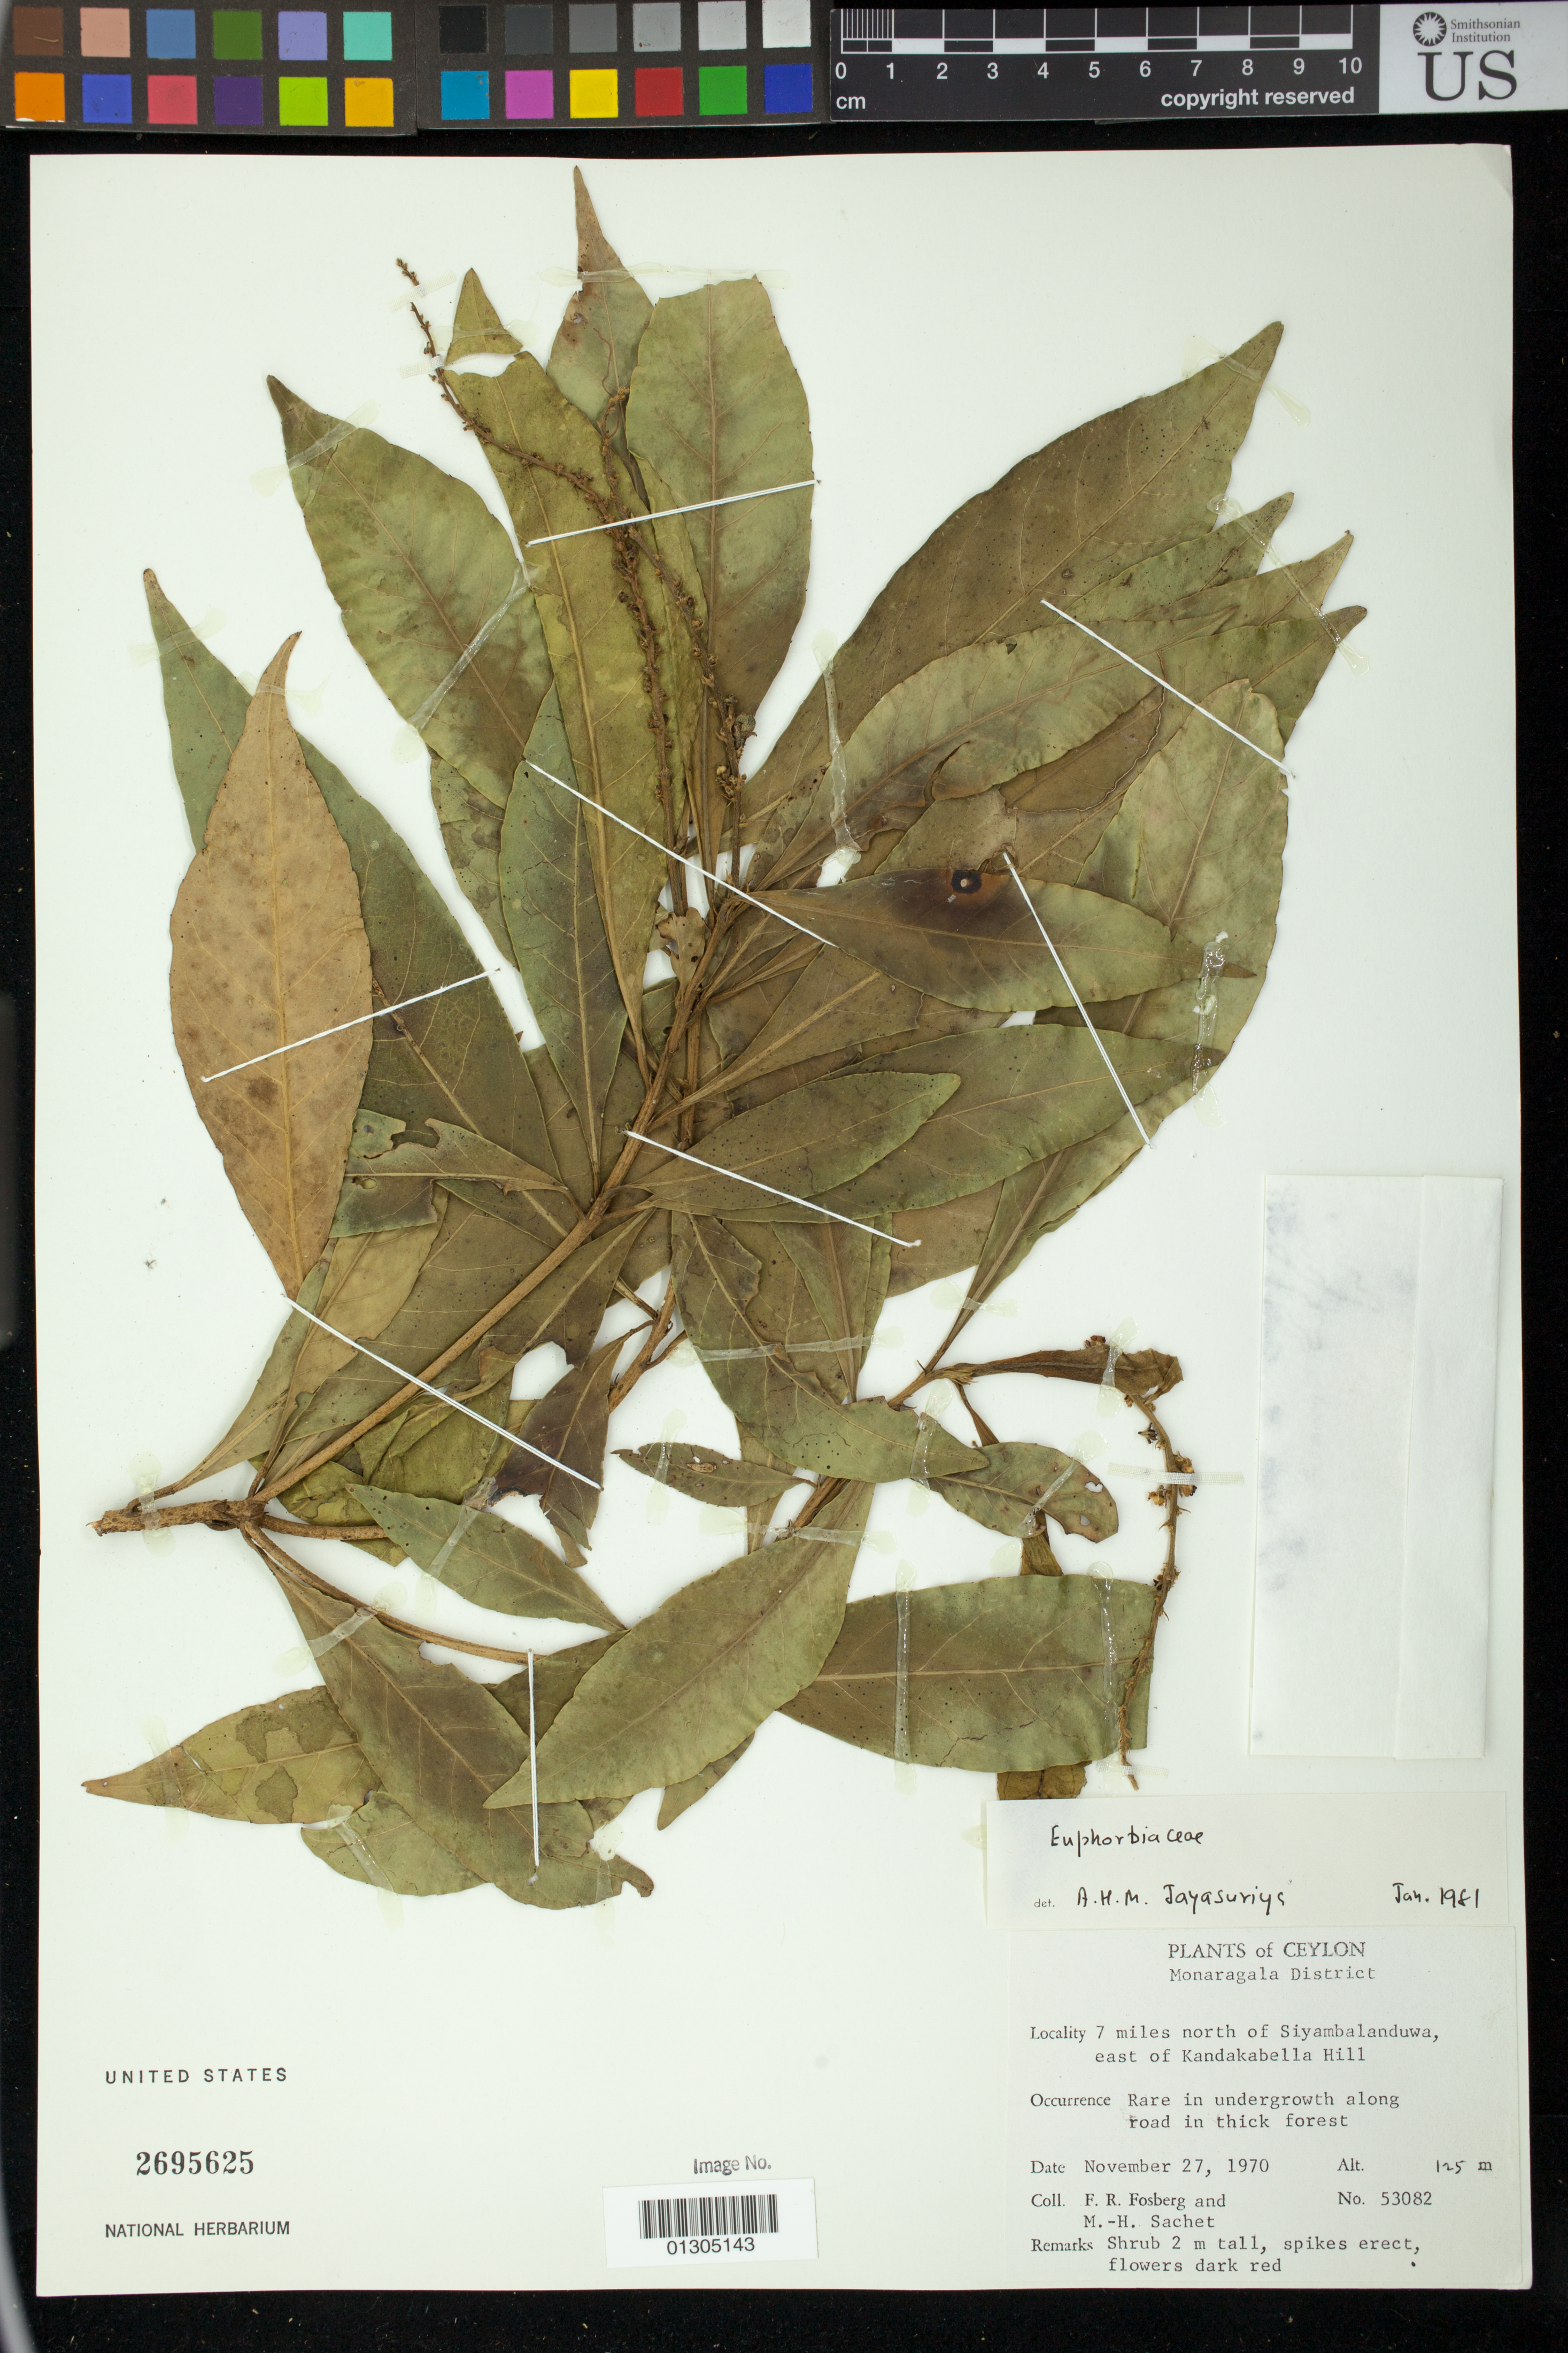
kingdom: Plantae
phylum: Tracheophyta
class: Magnoliopsida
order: Malpighiales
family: Euphorbiaceae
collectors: F. R. Fosberg & M.-H. Sachet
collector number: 53082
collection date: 1970-11-27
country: Sri Lanka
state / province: Uva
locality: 7 miles north of Siyambalanduwa, east of Kandakabella Hill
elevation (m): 125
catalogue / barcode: US 2695625